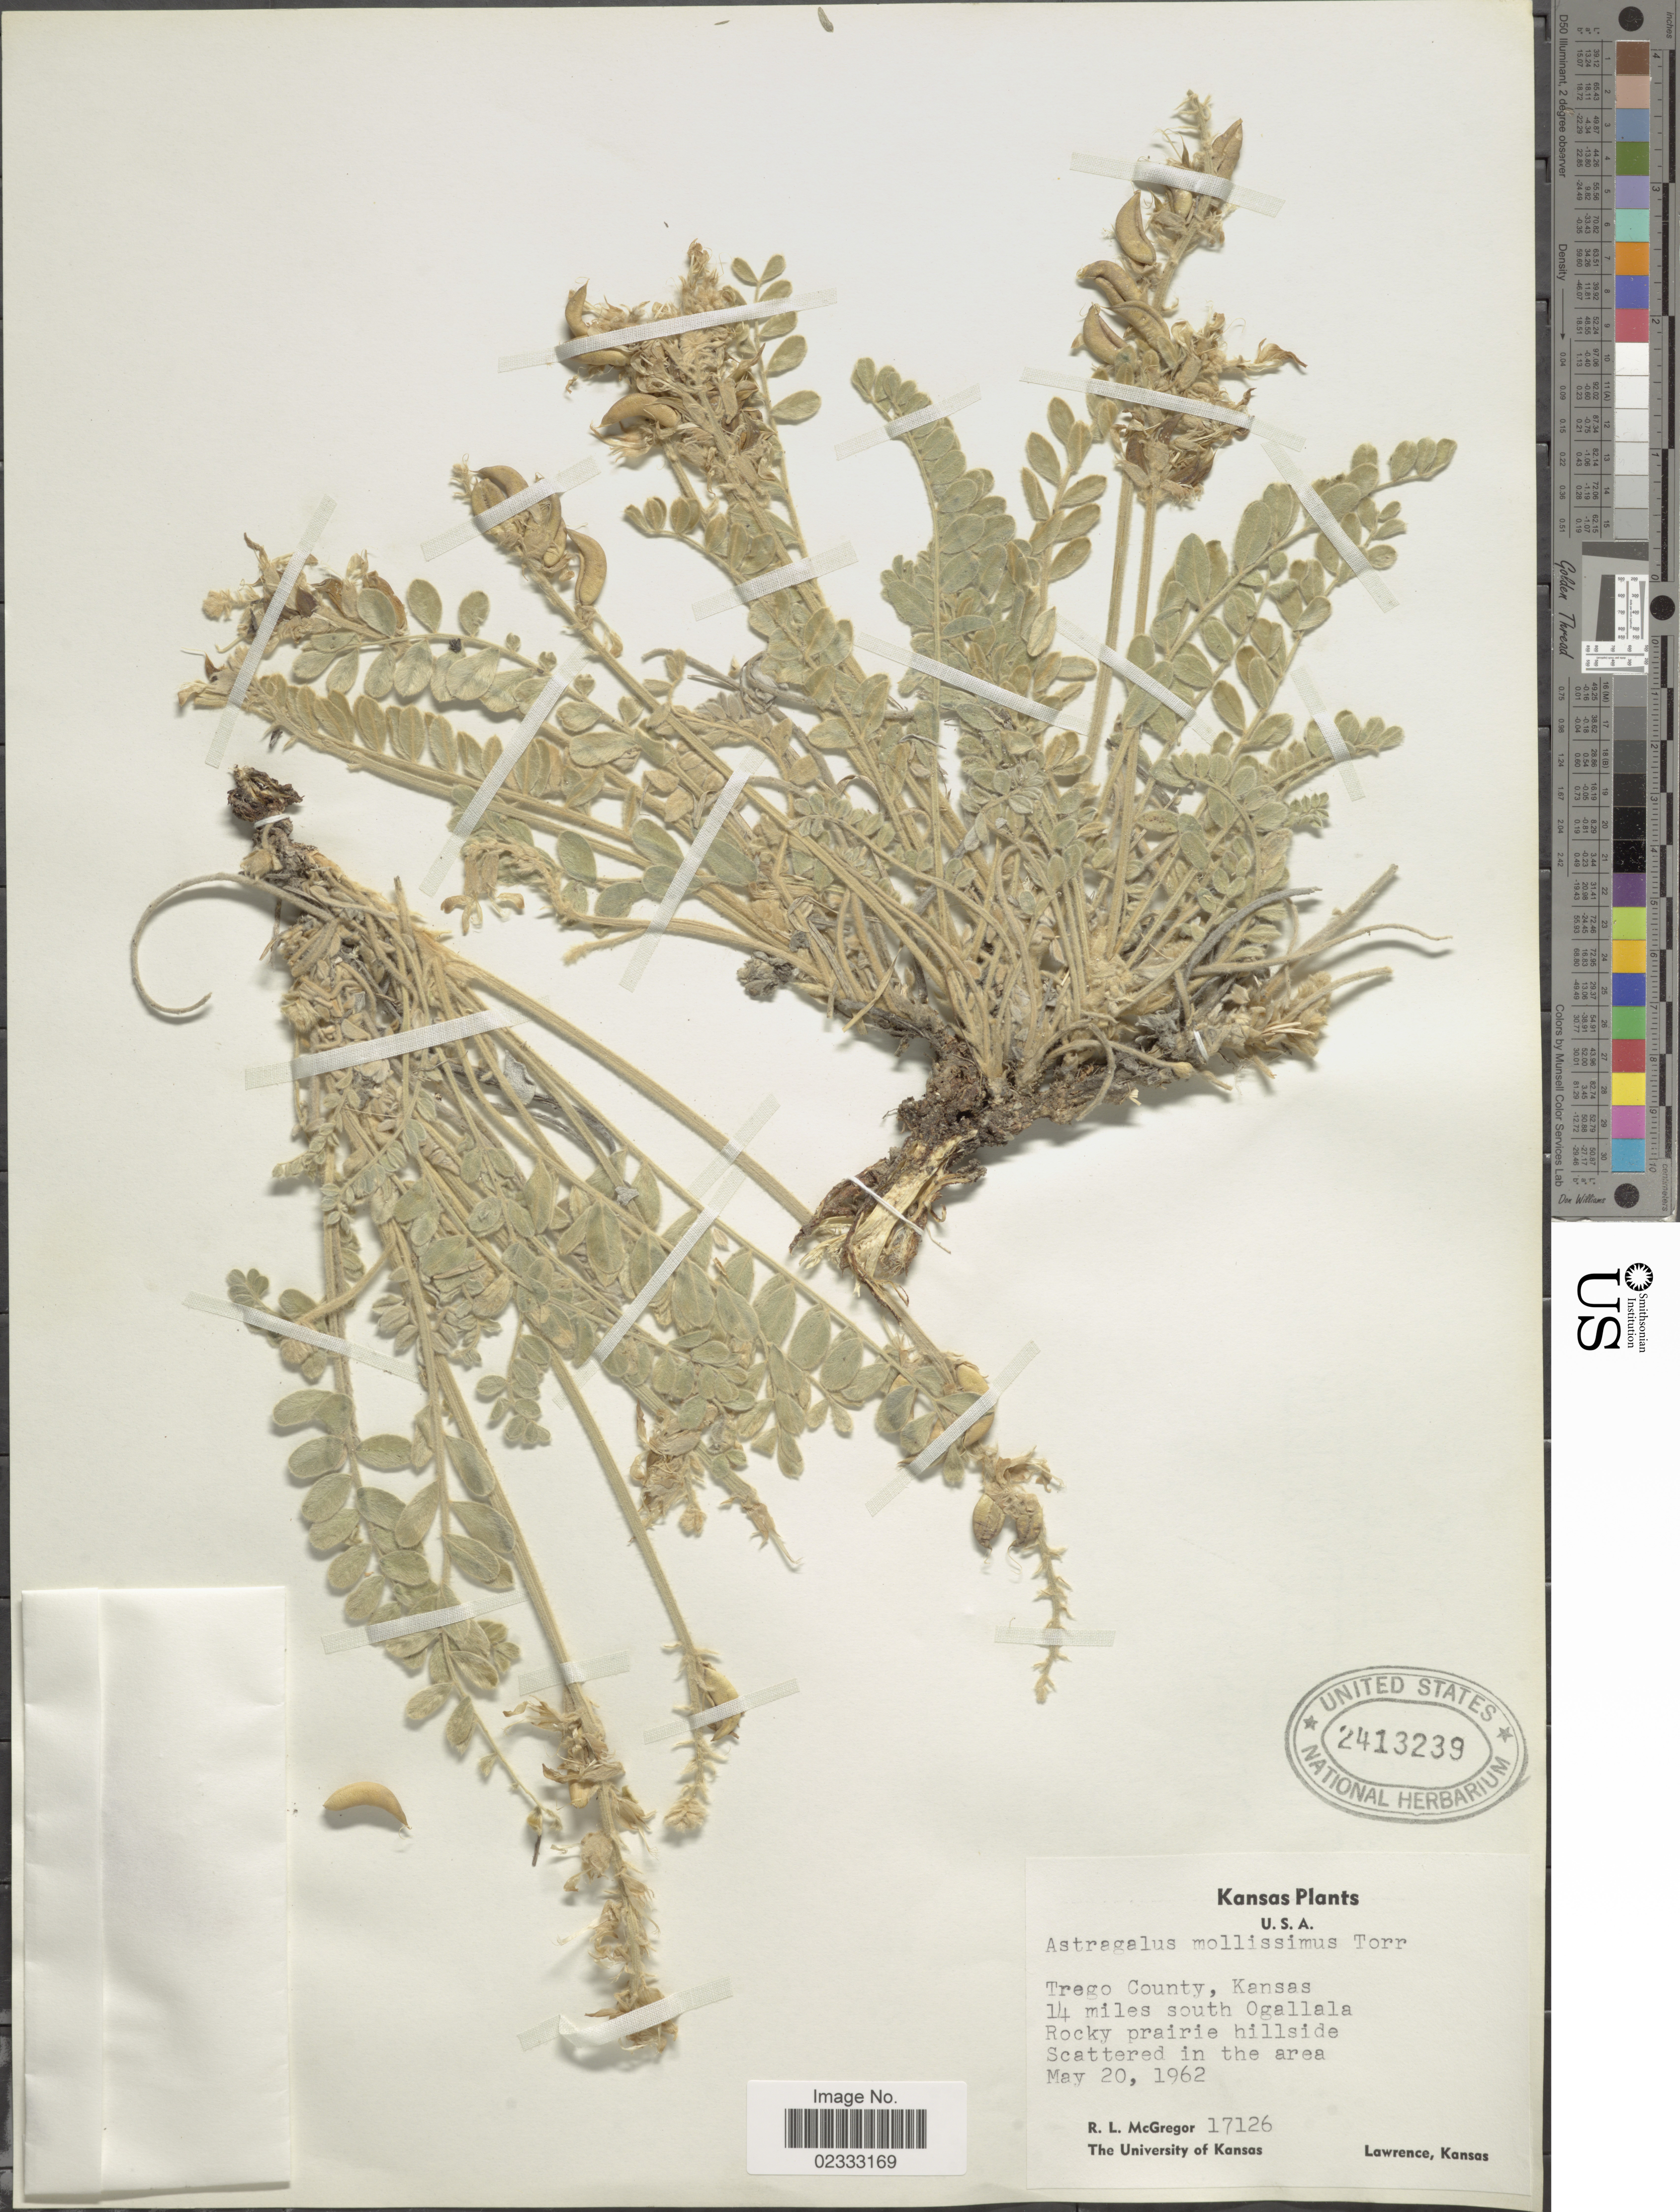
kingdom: Plantae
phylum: Tracheophyta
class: Magnoliopsida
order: Fabales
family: Fabaceae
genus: Astragalus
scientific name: Astragalus mollissimus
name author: Torr.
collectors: R. McGregor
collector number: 17126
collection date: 1962-05-20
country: United States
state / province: Kansas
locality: Kansas, U.S.A. Trego County, Kansas, 14 miles south Ogallala. Rocky prairie hillside.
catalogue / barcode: US 2413239